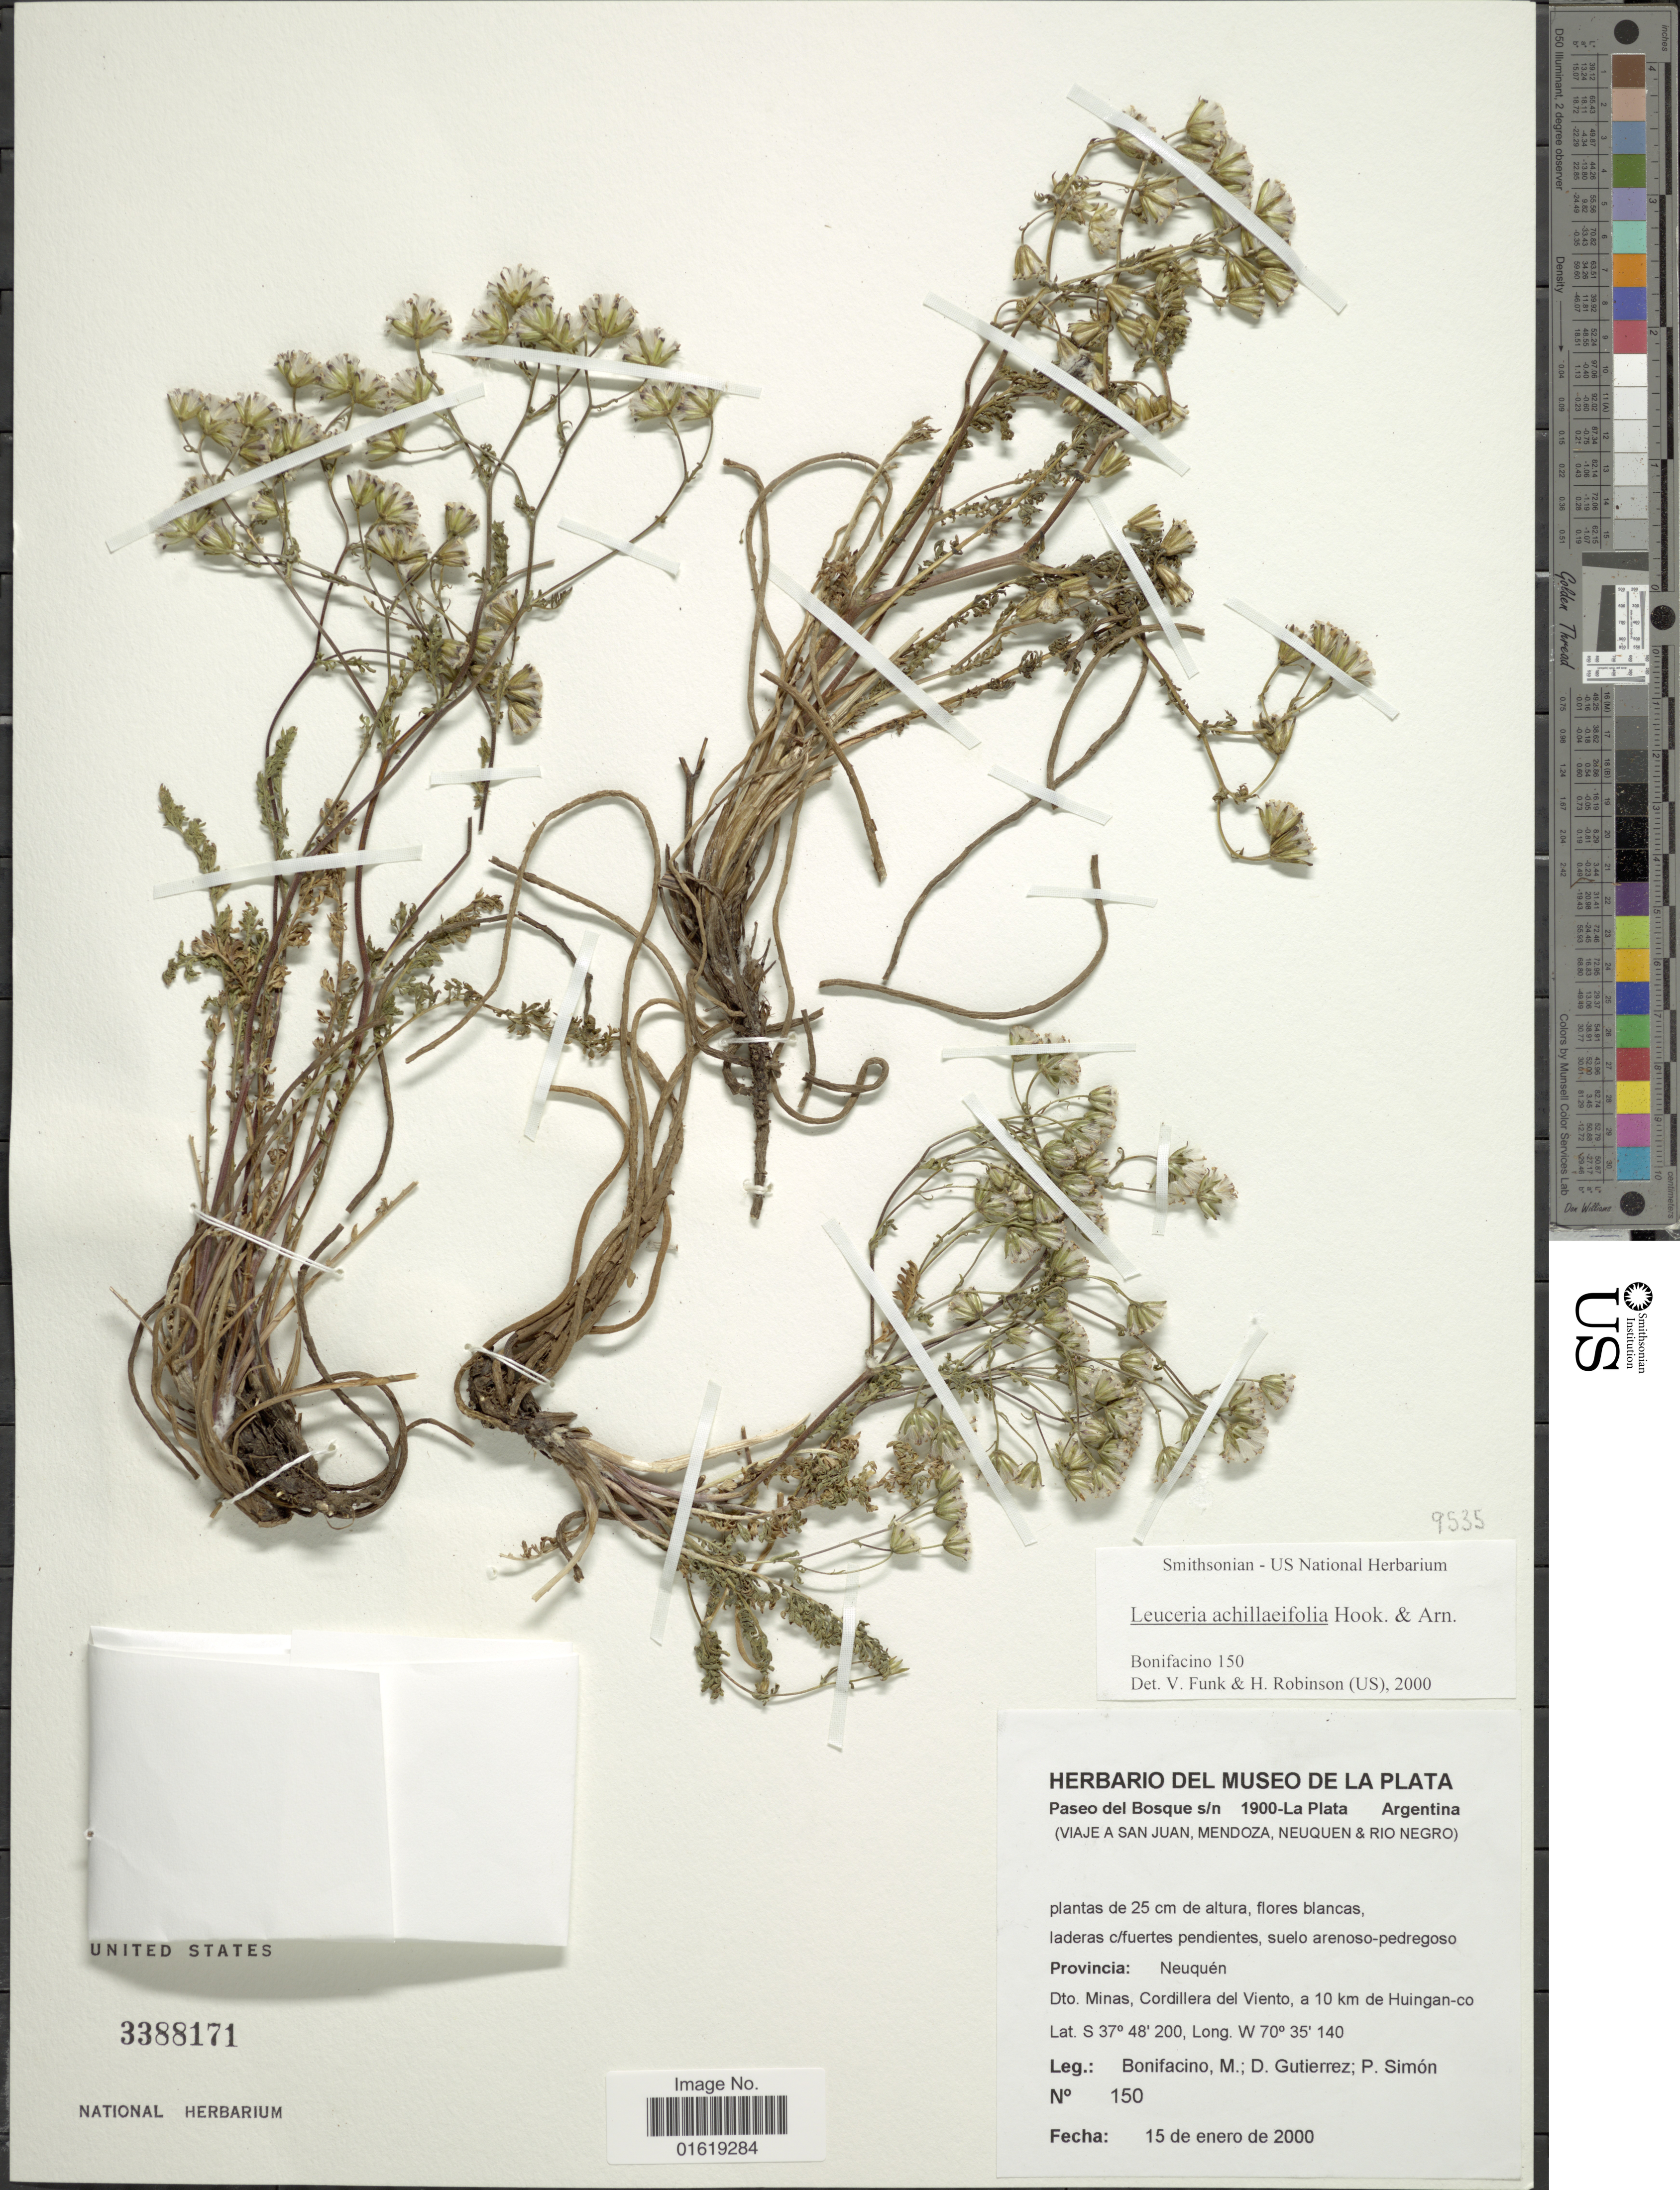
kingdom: Plantae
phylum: Tracheophyta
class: Magnoliopsida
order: Asterales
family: Asteraceae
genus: Leucheria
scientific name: Leucheria achillaeifolia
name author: Hook. & Arn.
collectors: M. Bonifacino, D. G. Gutiérrez & P. Simon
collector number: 0150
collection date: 2000-01-15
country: Argentina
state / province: Neuquen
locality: Dto. Minas, Cordillera del Viento, a 10 km de Huingan-co.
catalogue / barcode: US 3388171